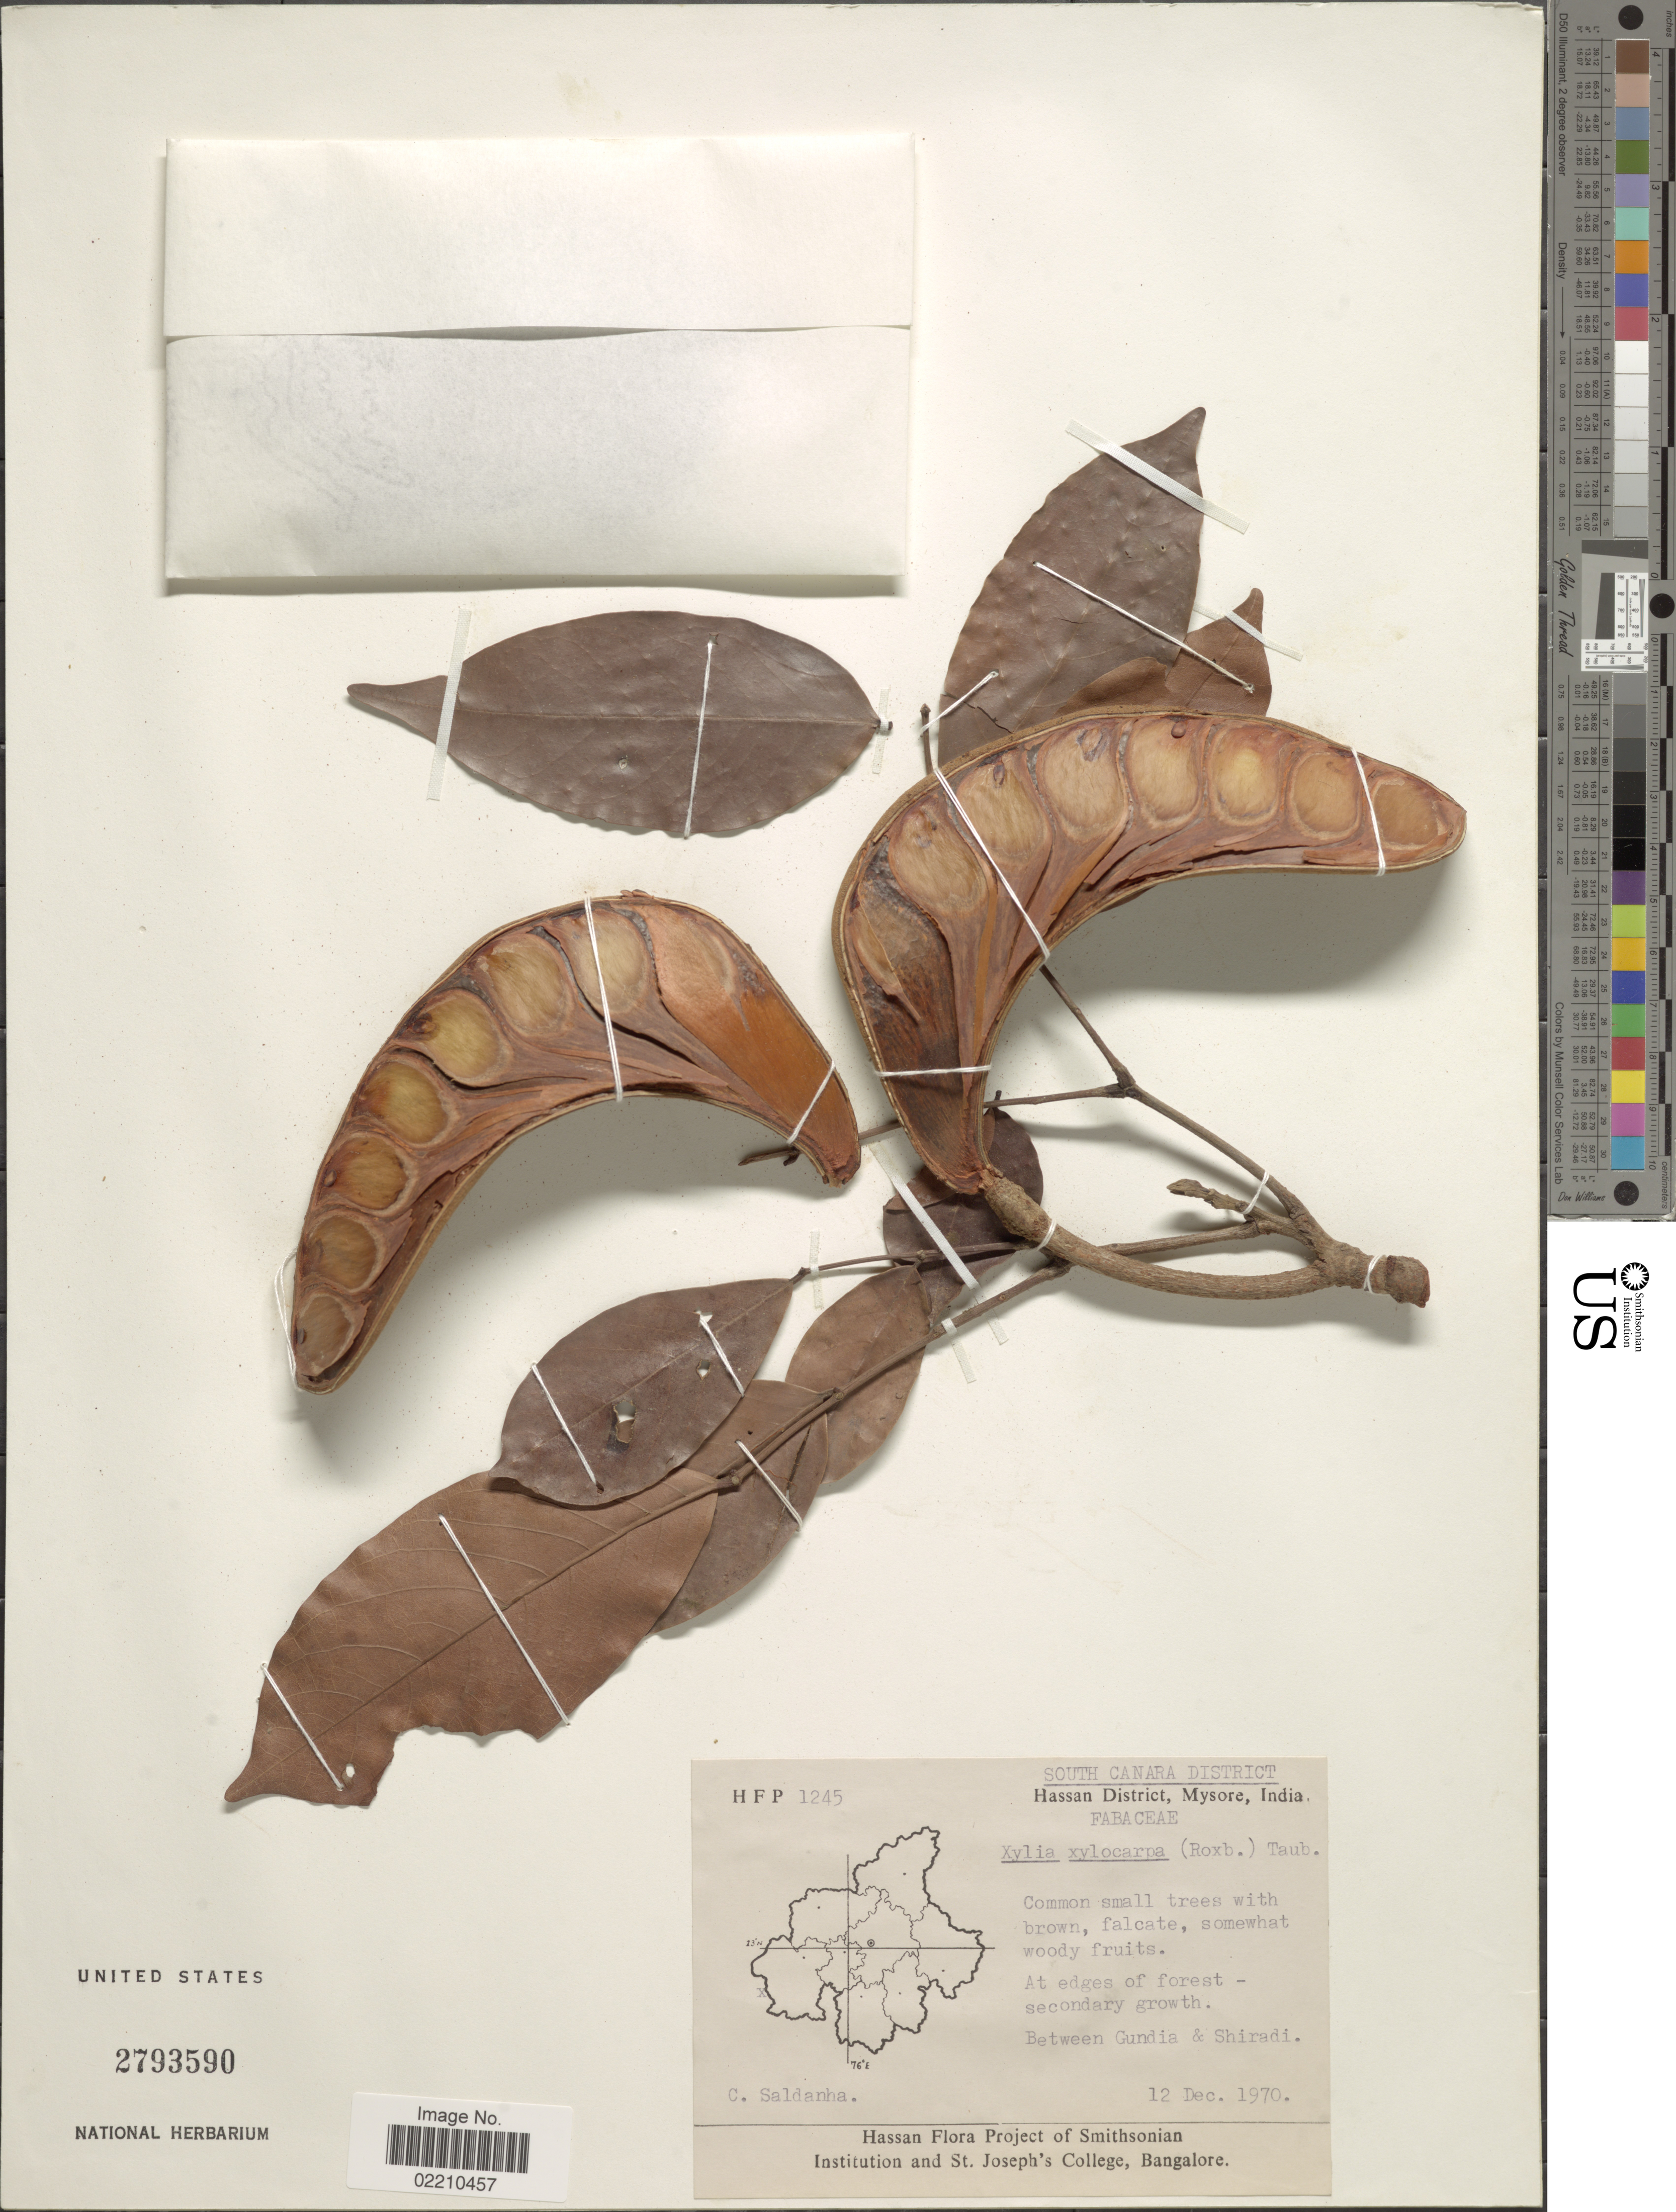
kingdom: Plantae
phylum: Tracheophyta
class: Magnoliopsida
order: Fabales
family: Fabaceae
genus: Xylia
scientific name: Xylia xylocarpa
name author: (Roxb.) W.L. Theob.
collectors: C. Saldanha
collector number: HFP 1245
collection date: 1970-12-12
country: India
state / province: Karnataka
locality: South Canara District, Hassan District, Mysore, At edges of forst-secondary growth. Between Gundia & Shiradi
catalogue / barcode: US 2793590